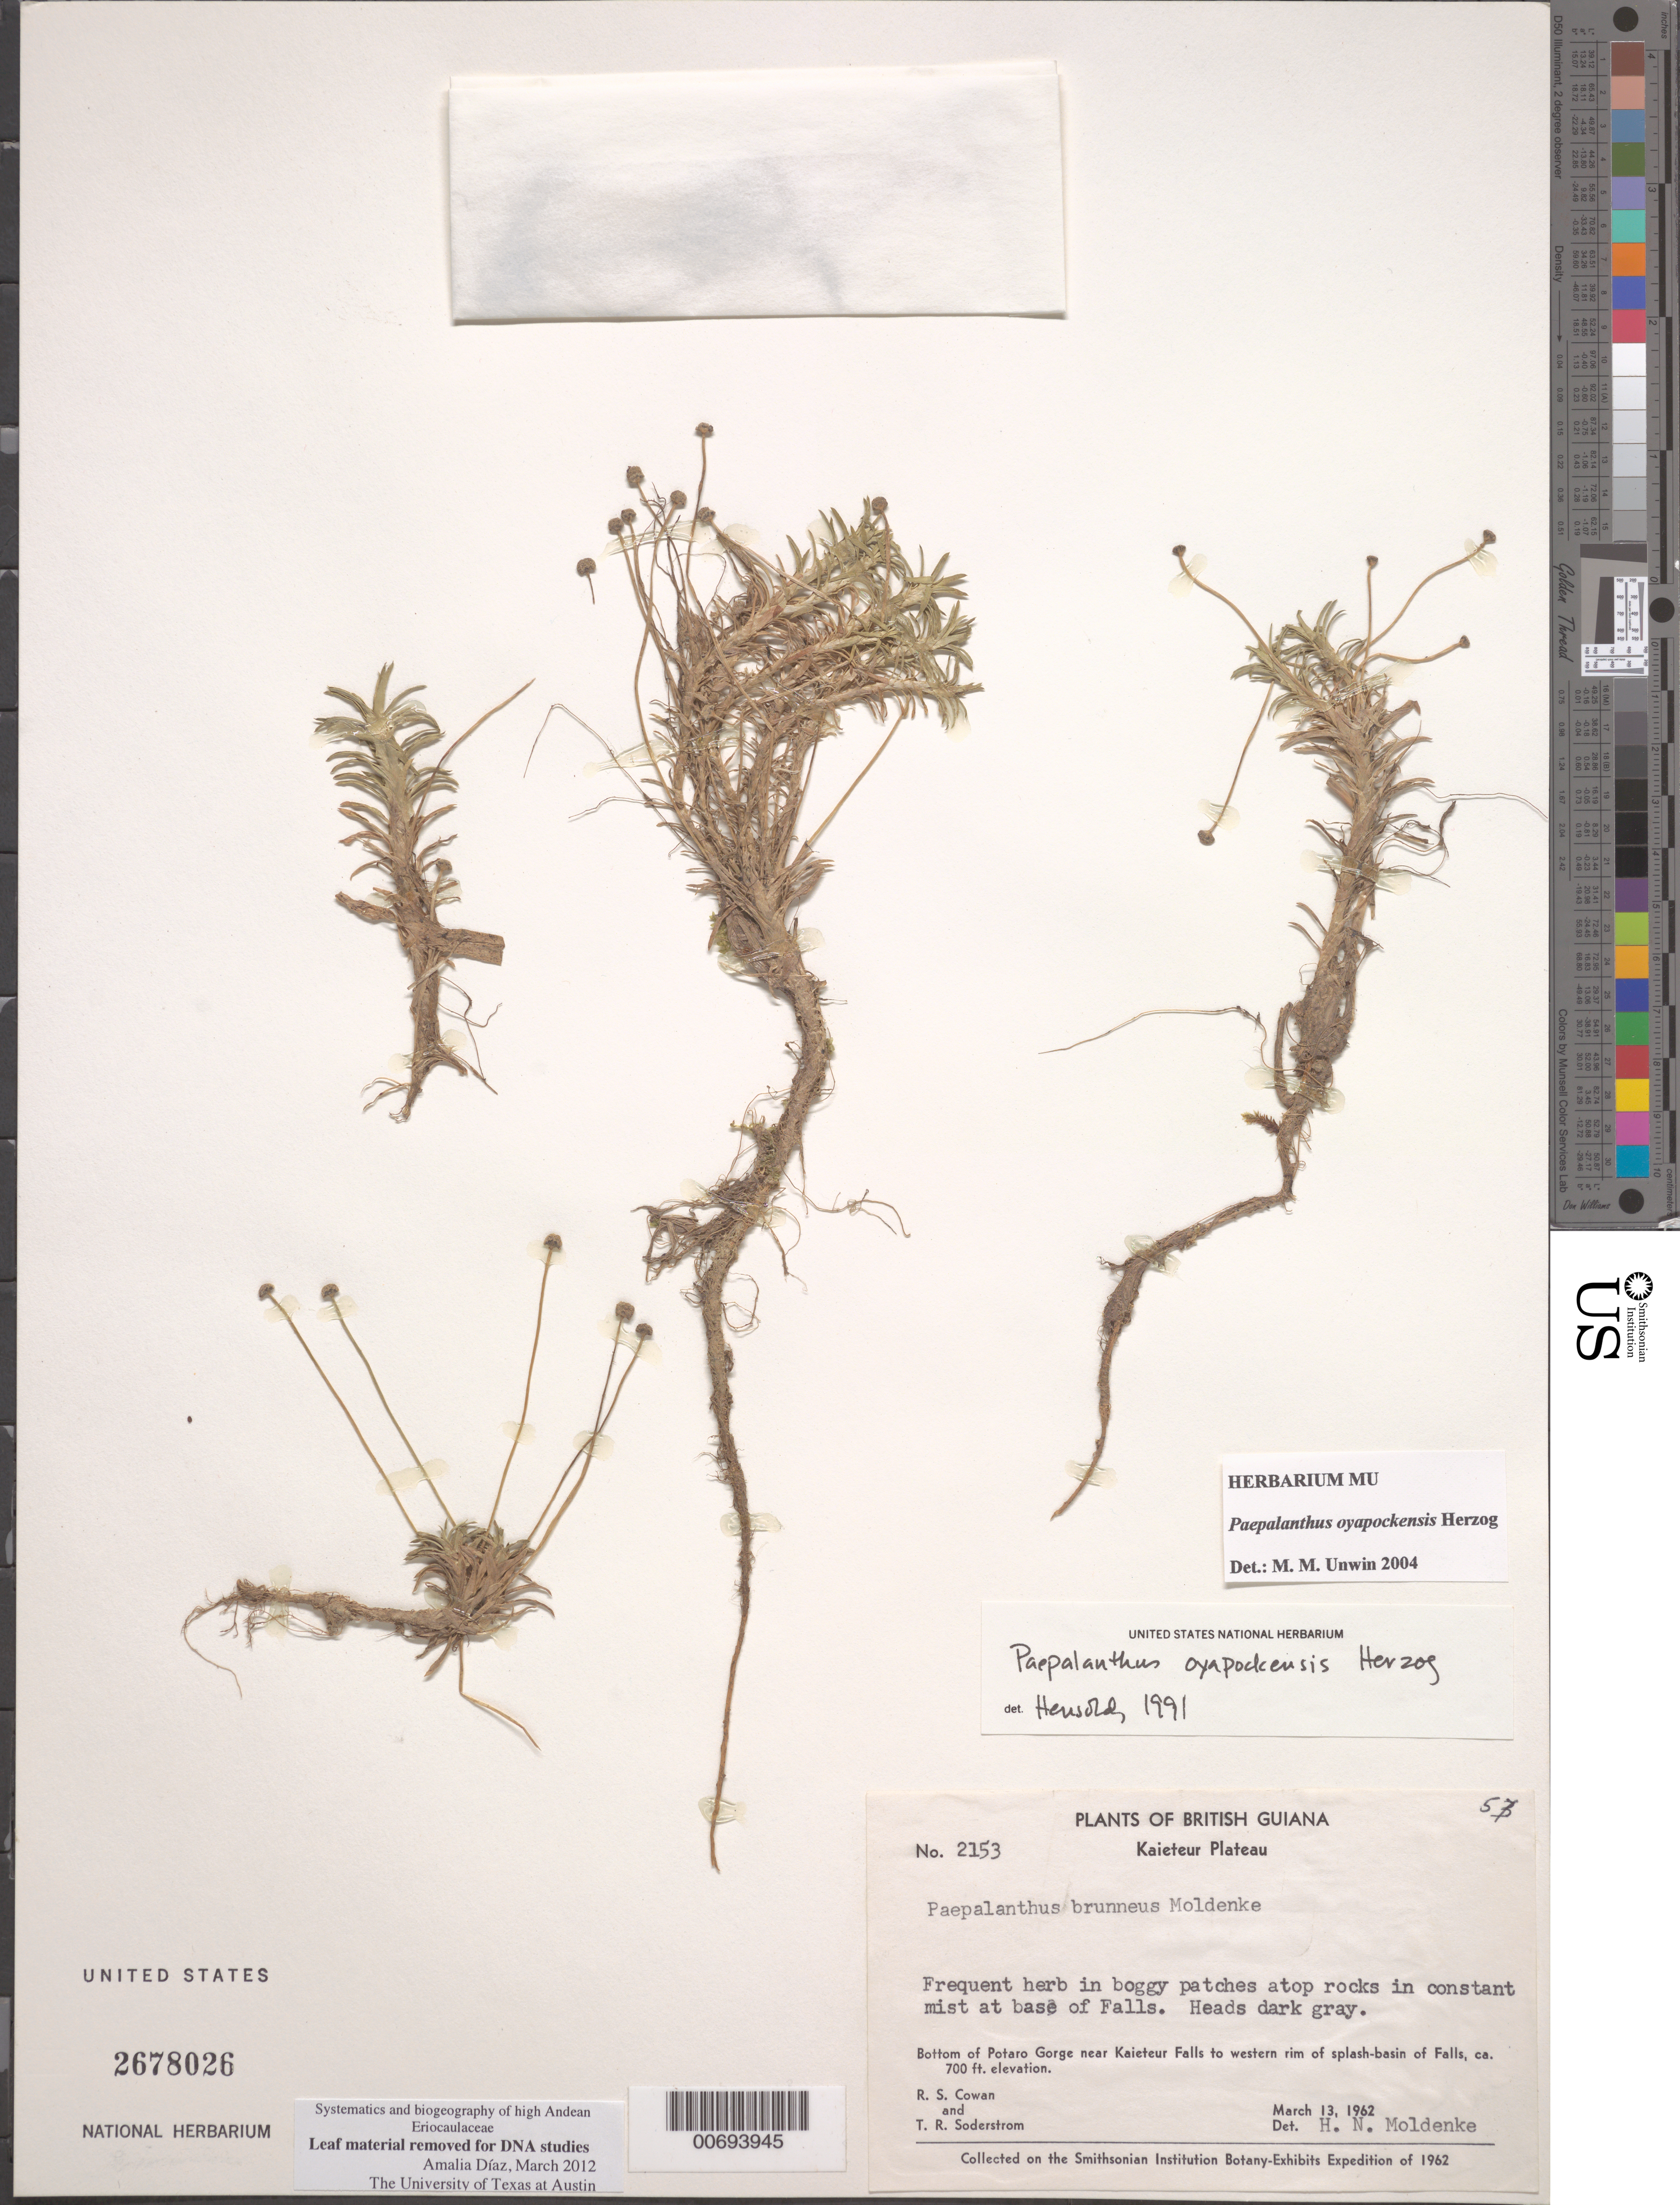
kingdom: Plantae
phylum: Tracheophyta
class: Liliopsida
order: Poales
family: Eriocaulaceae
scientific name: Giuliettia oyapockensis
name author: (Herzog) Andrino & Sano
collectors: R. S. Cowan & T. R. Soderstrom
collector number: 2153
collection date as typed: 13-Mar-62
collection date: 1962-03-13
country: Guyana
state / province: Potaro-Siparuni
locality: Kaieteur Plateau, Potaro Gorge, near Kaieteur Falls to western rim of splash-basin of falls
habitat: Boggy patches atop rock in constant mist at base of falls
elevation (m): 427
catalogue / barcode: US 2678026